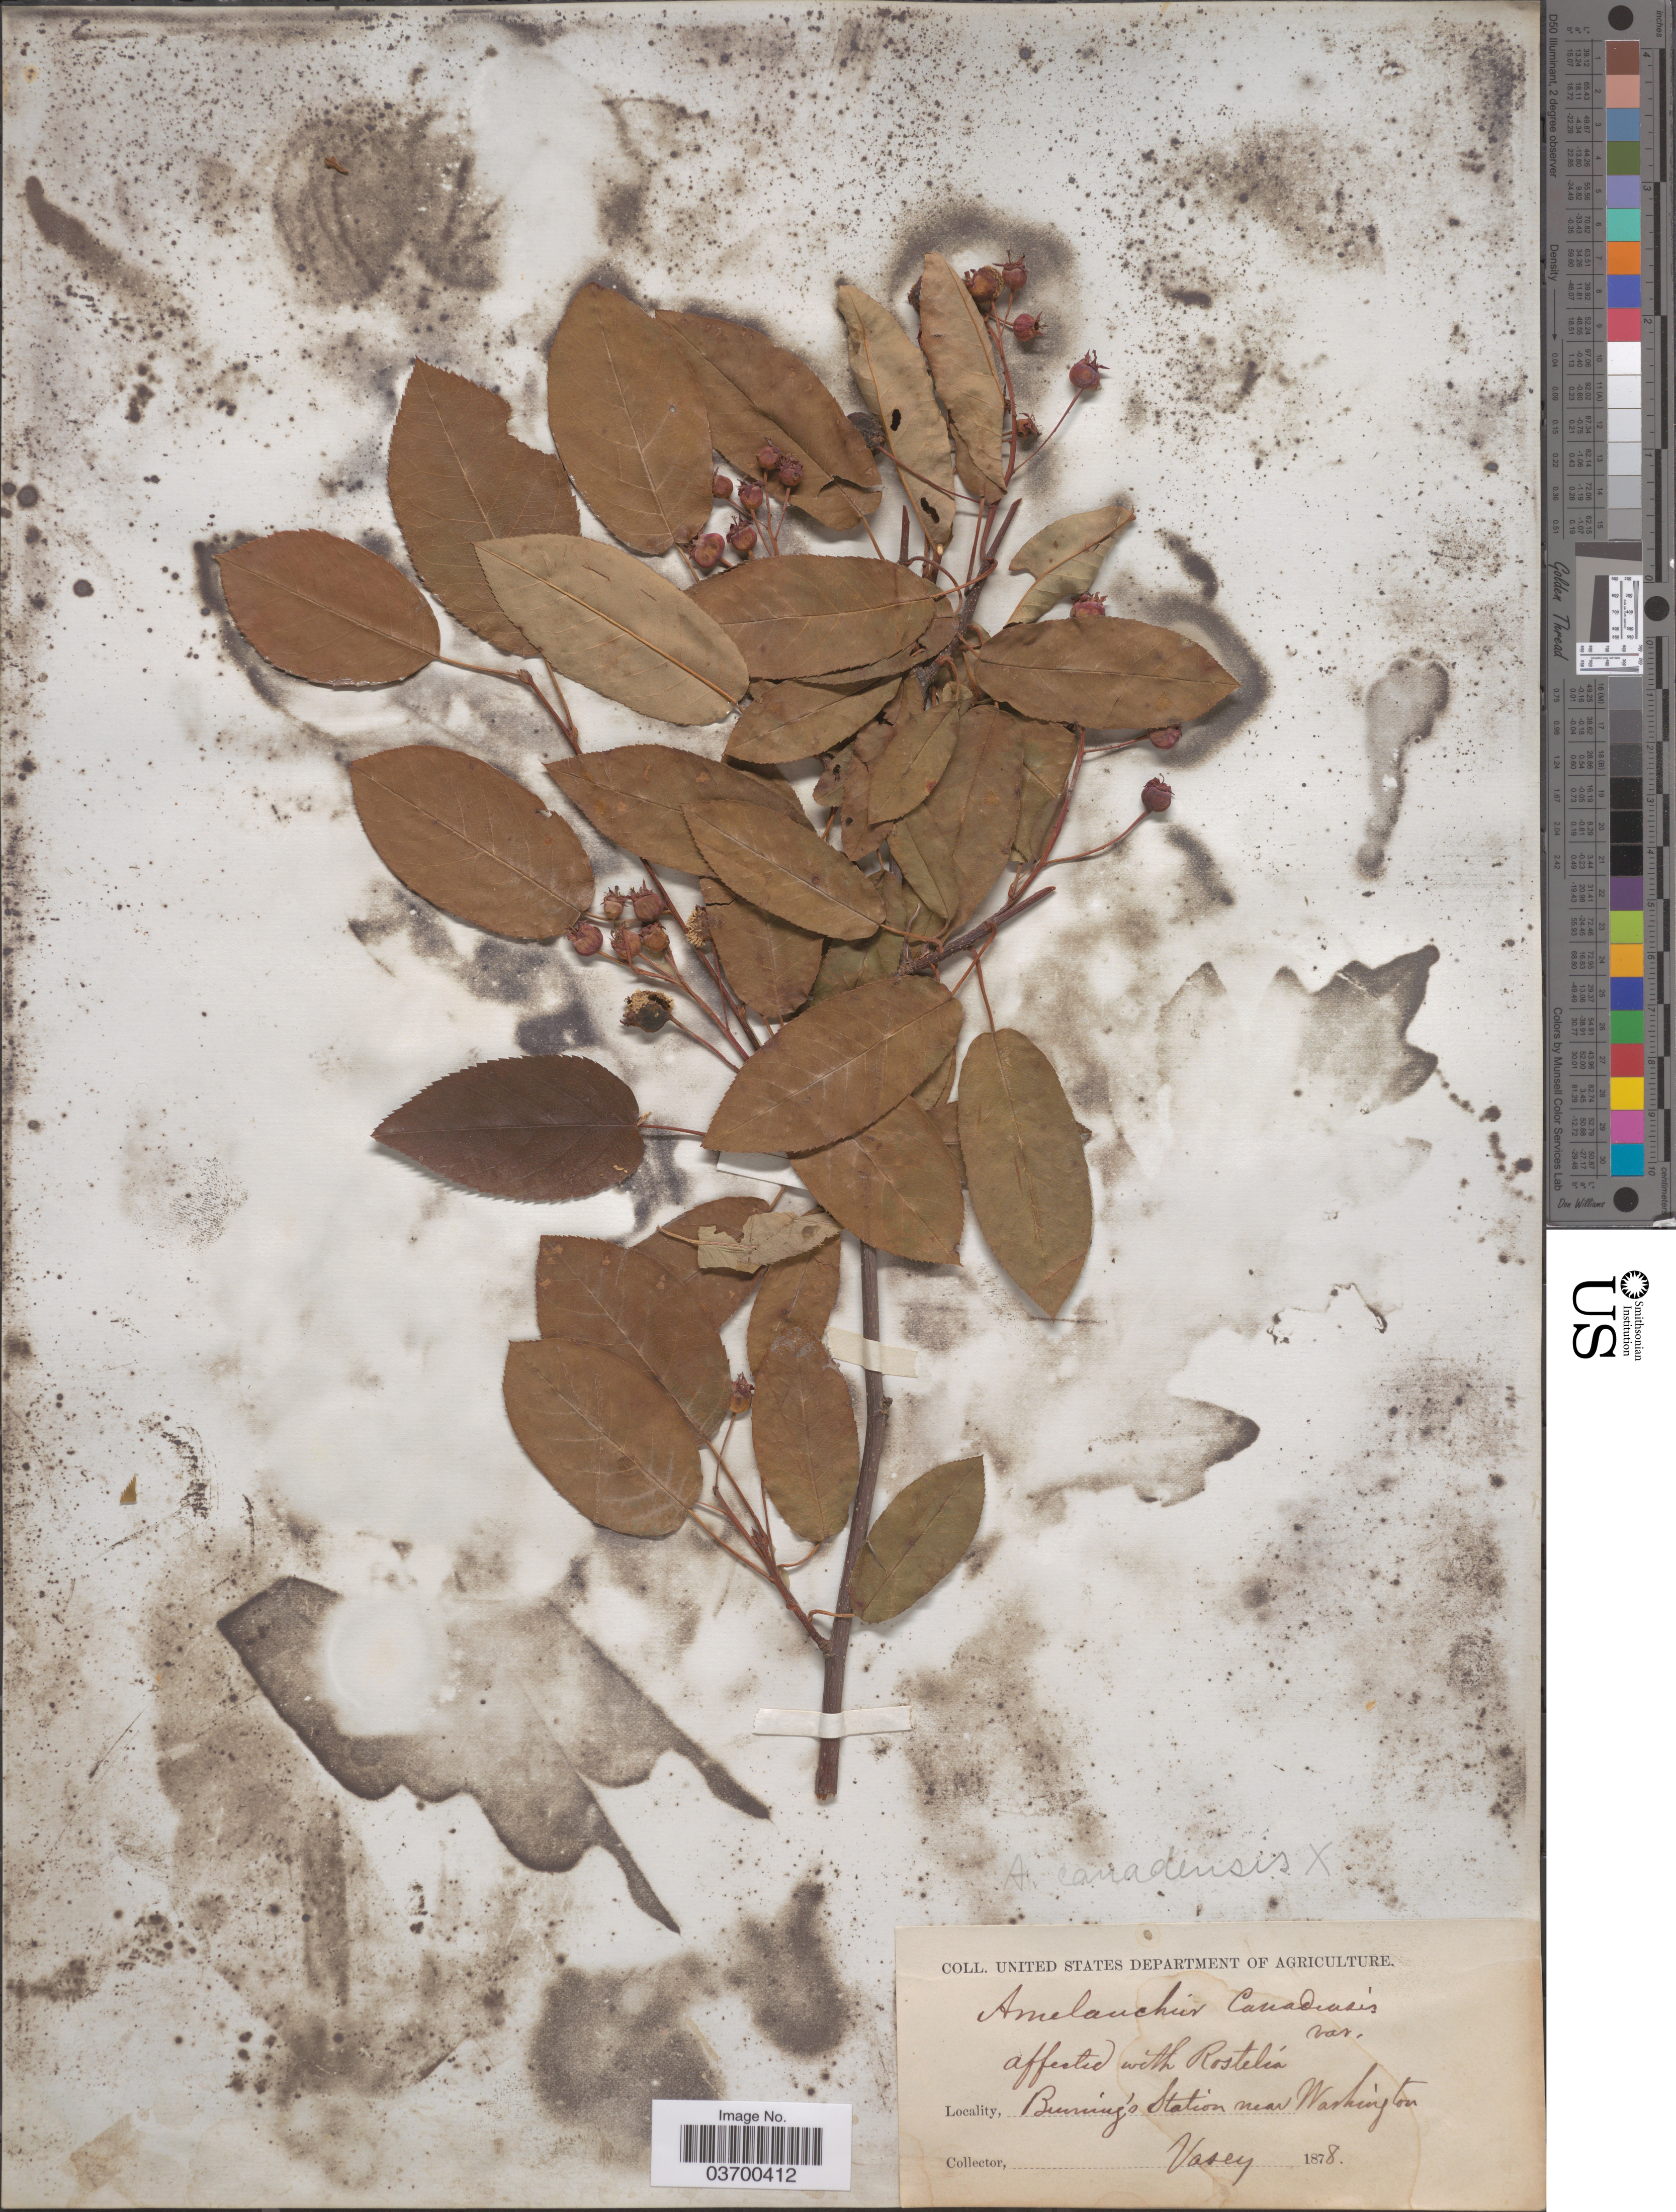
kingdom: Plantae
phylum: Tracheophyta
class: Magnoliopsida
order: Rosales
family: Rosaceae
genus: Amelanchier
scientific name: Amelanchier canadensis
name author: (L.) Medic.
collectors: Vasey, --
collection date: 1878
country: United States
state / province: District of Columbia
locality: Benning's Station near Washington.